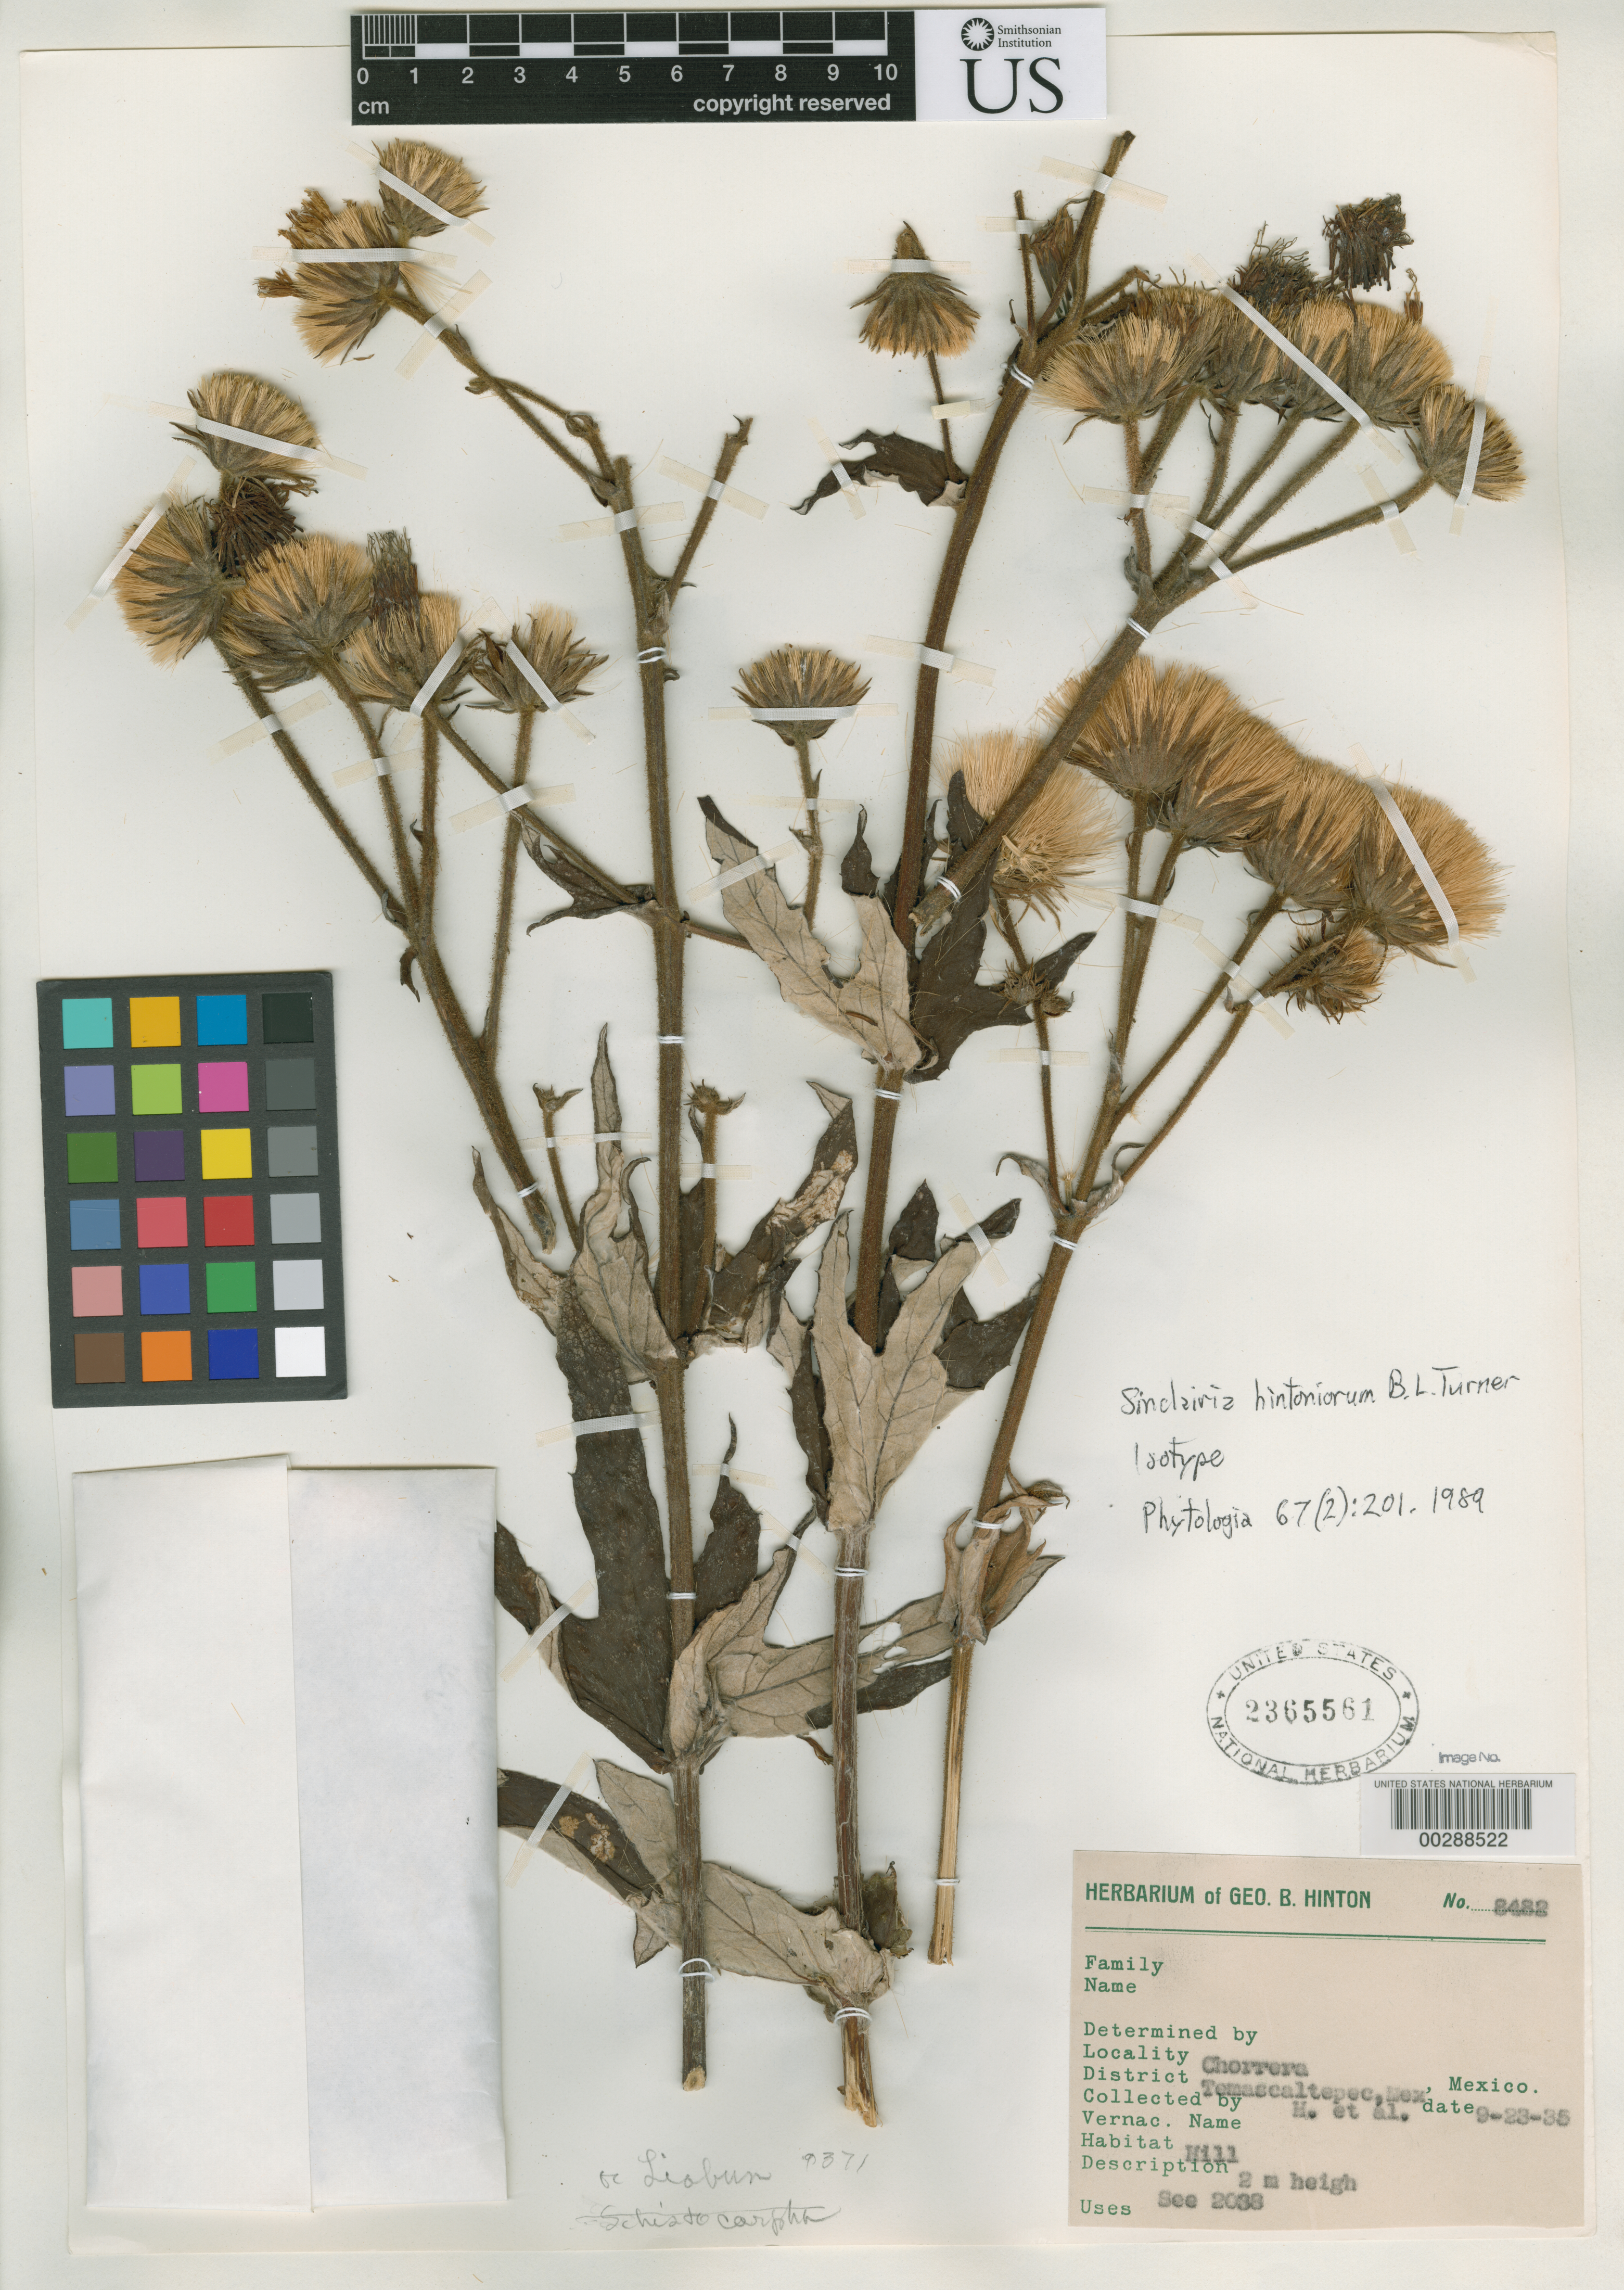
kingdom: Plantae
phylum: Tracheophyta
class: Magnoliopsida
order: Asterales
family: Asteraceae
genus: Sinclairia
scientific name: Sinclairia hintoniorum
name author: B.L. Turner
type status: Isotype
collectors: G. B. Hinton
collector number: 8482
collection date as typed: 23 Sep 1935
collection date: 1935-09-23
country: Mexico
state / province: México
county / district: Temascaltepec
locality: Chorrera Hill.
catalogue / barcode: US 2365561